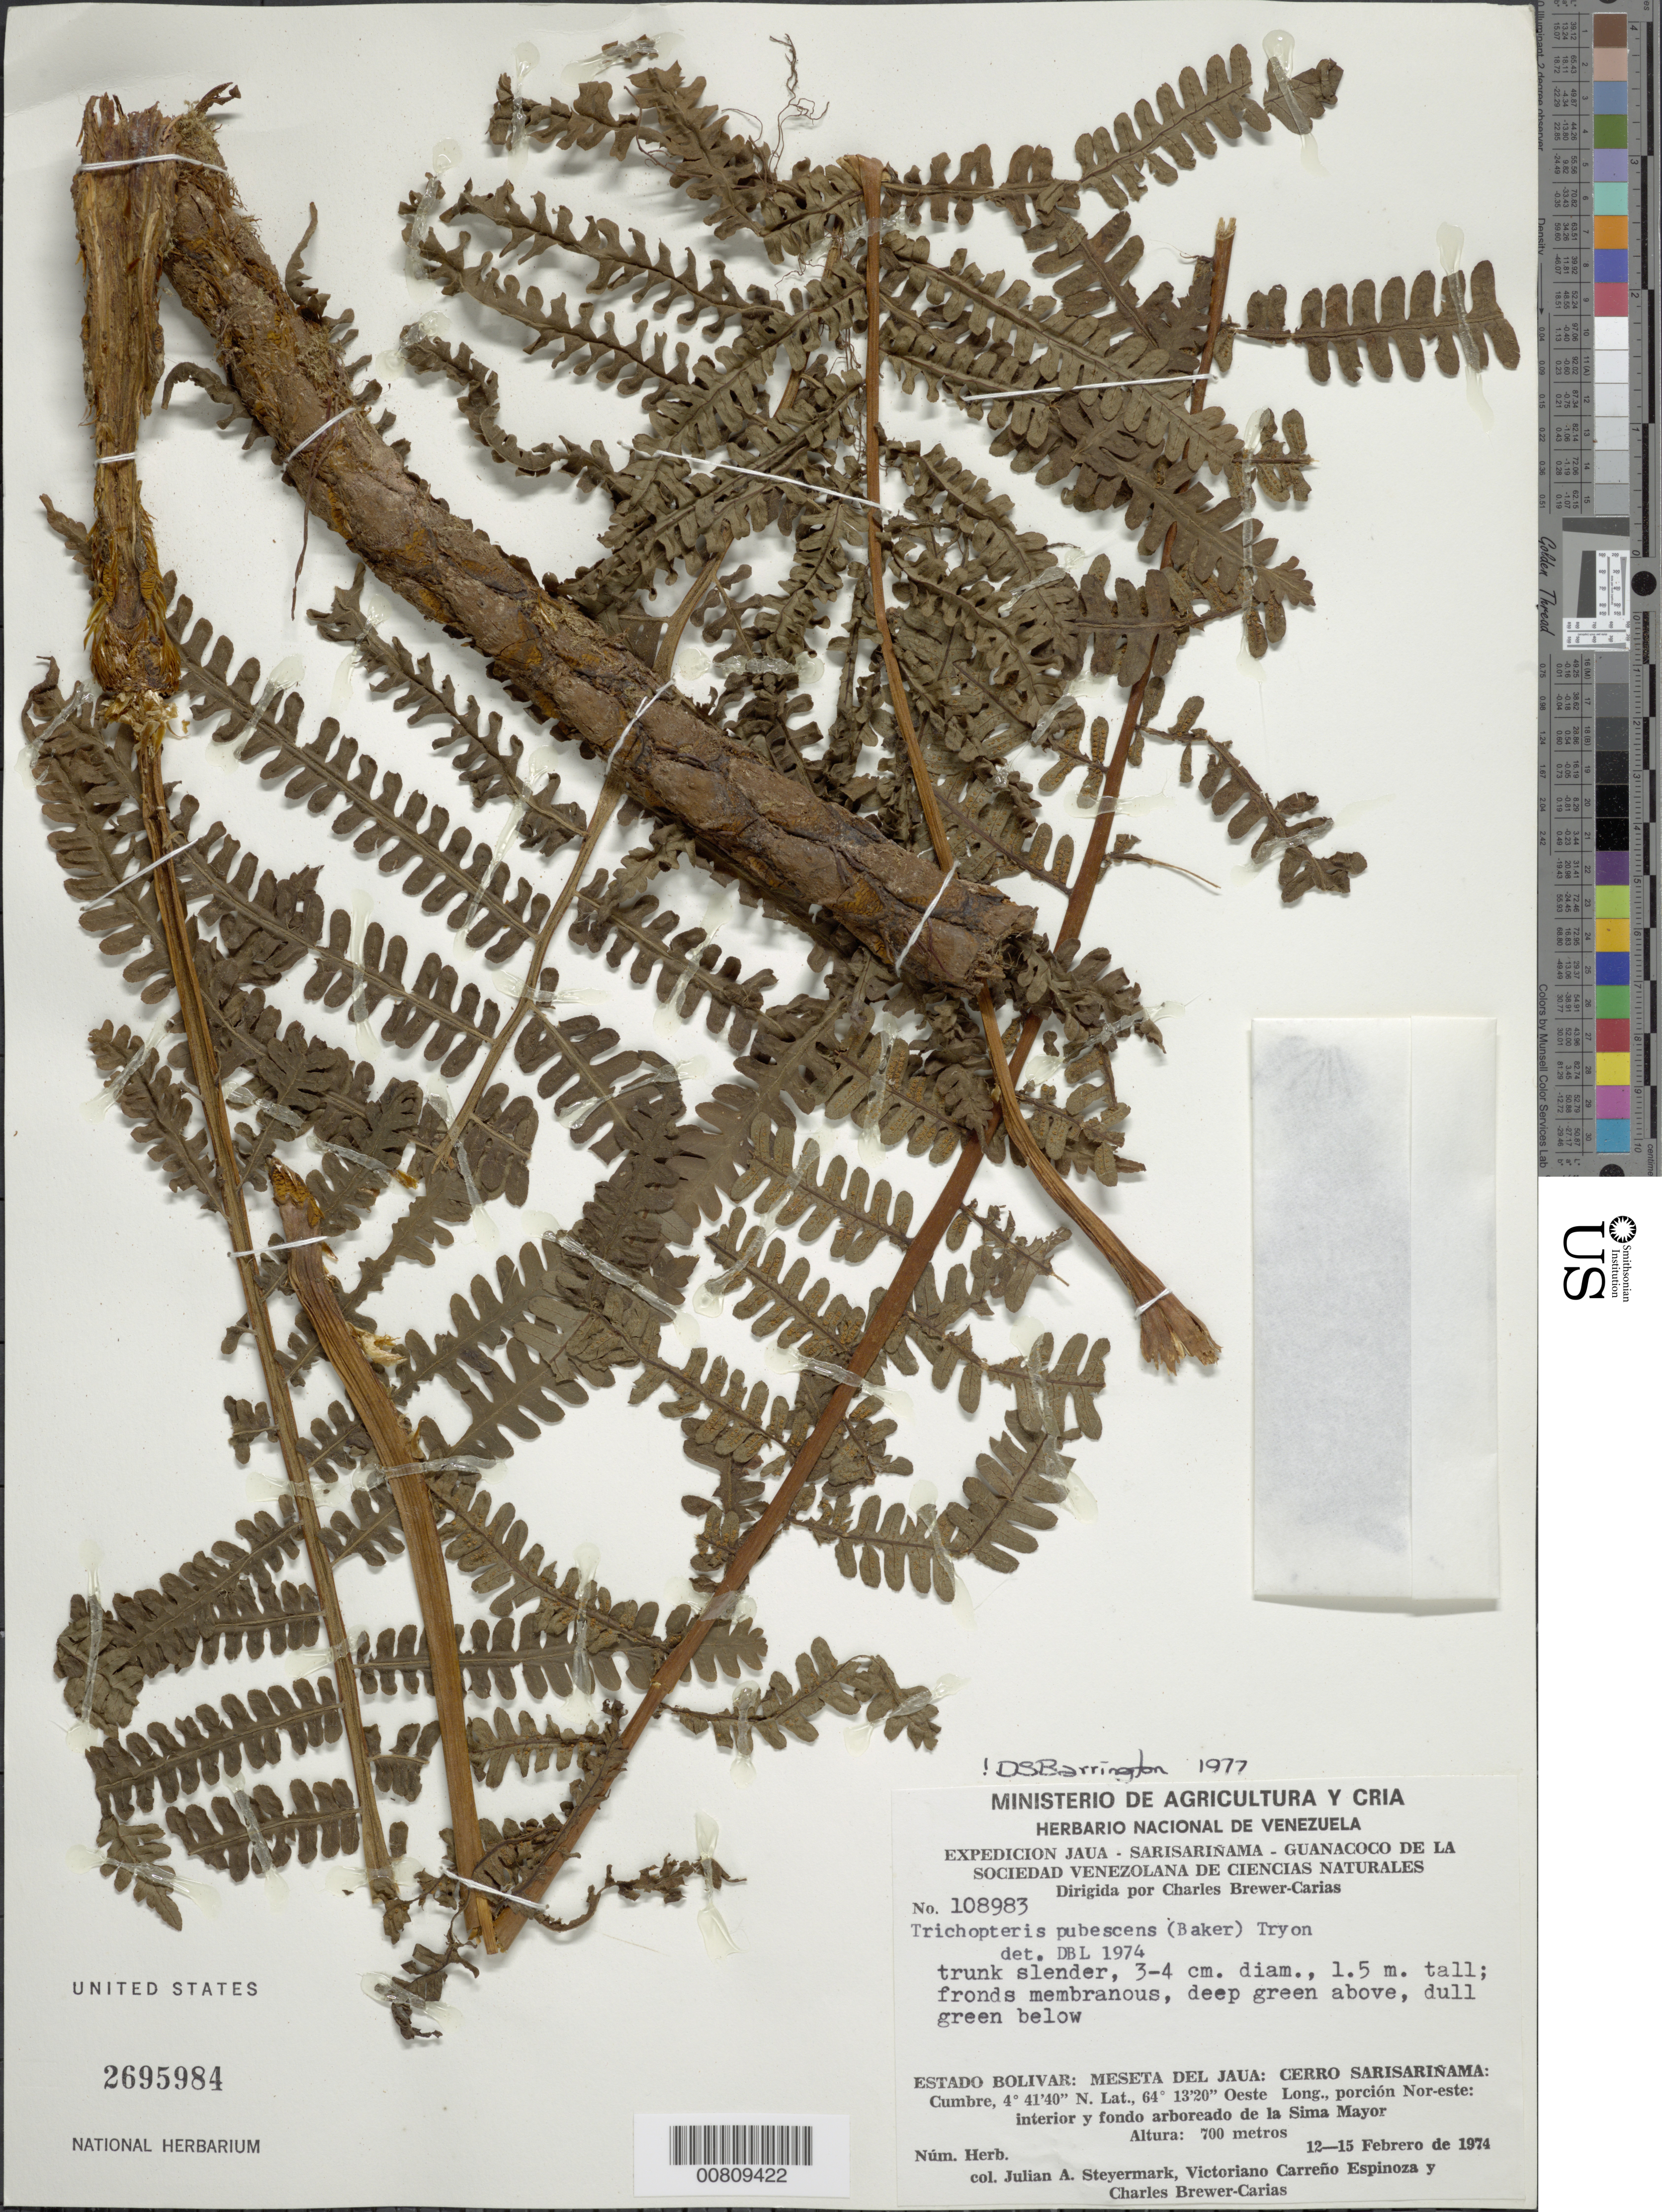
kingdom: Plantae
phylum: Tracheophyta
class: Polypodiopsida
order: Cyatheales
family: Cyatheaceae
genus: Cyathea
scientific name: Cyathea bipinnatifida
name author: (Baker) Domin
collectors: J. Steyermark, V. Carreño E. & C. Brewer-Carias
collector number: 108983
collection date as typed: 12-Feb-74 to 15-Feb-74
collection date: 1974-02-12/1974-02-15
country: Venezuela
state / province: Bolívar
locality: Meseta del Jaua: Cerro Sarisariñama; Sima Mayor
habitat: Interior y fondo arboreado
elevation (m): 700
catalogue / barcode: US 2695984